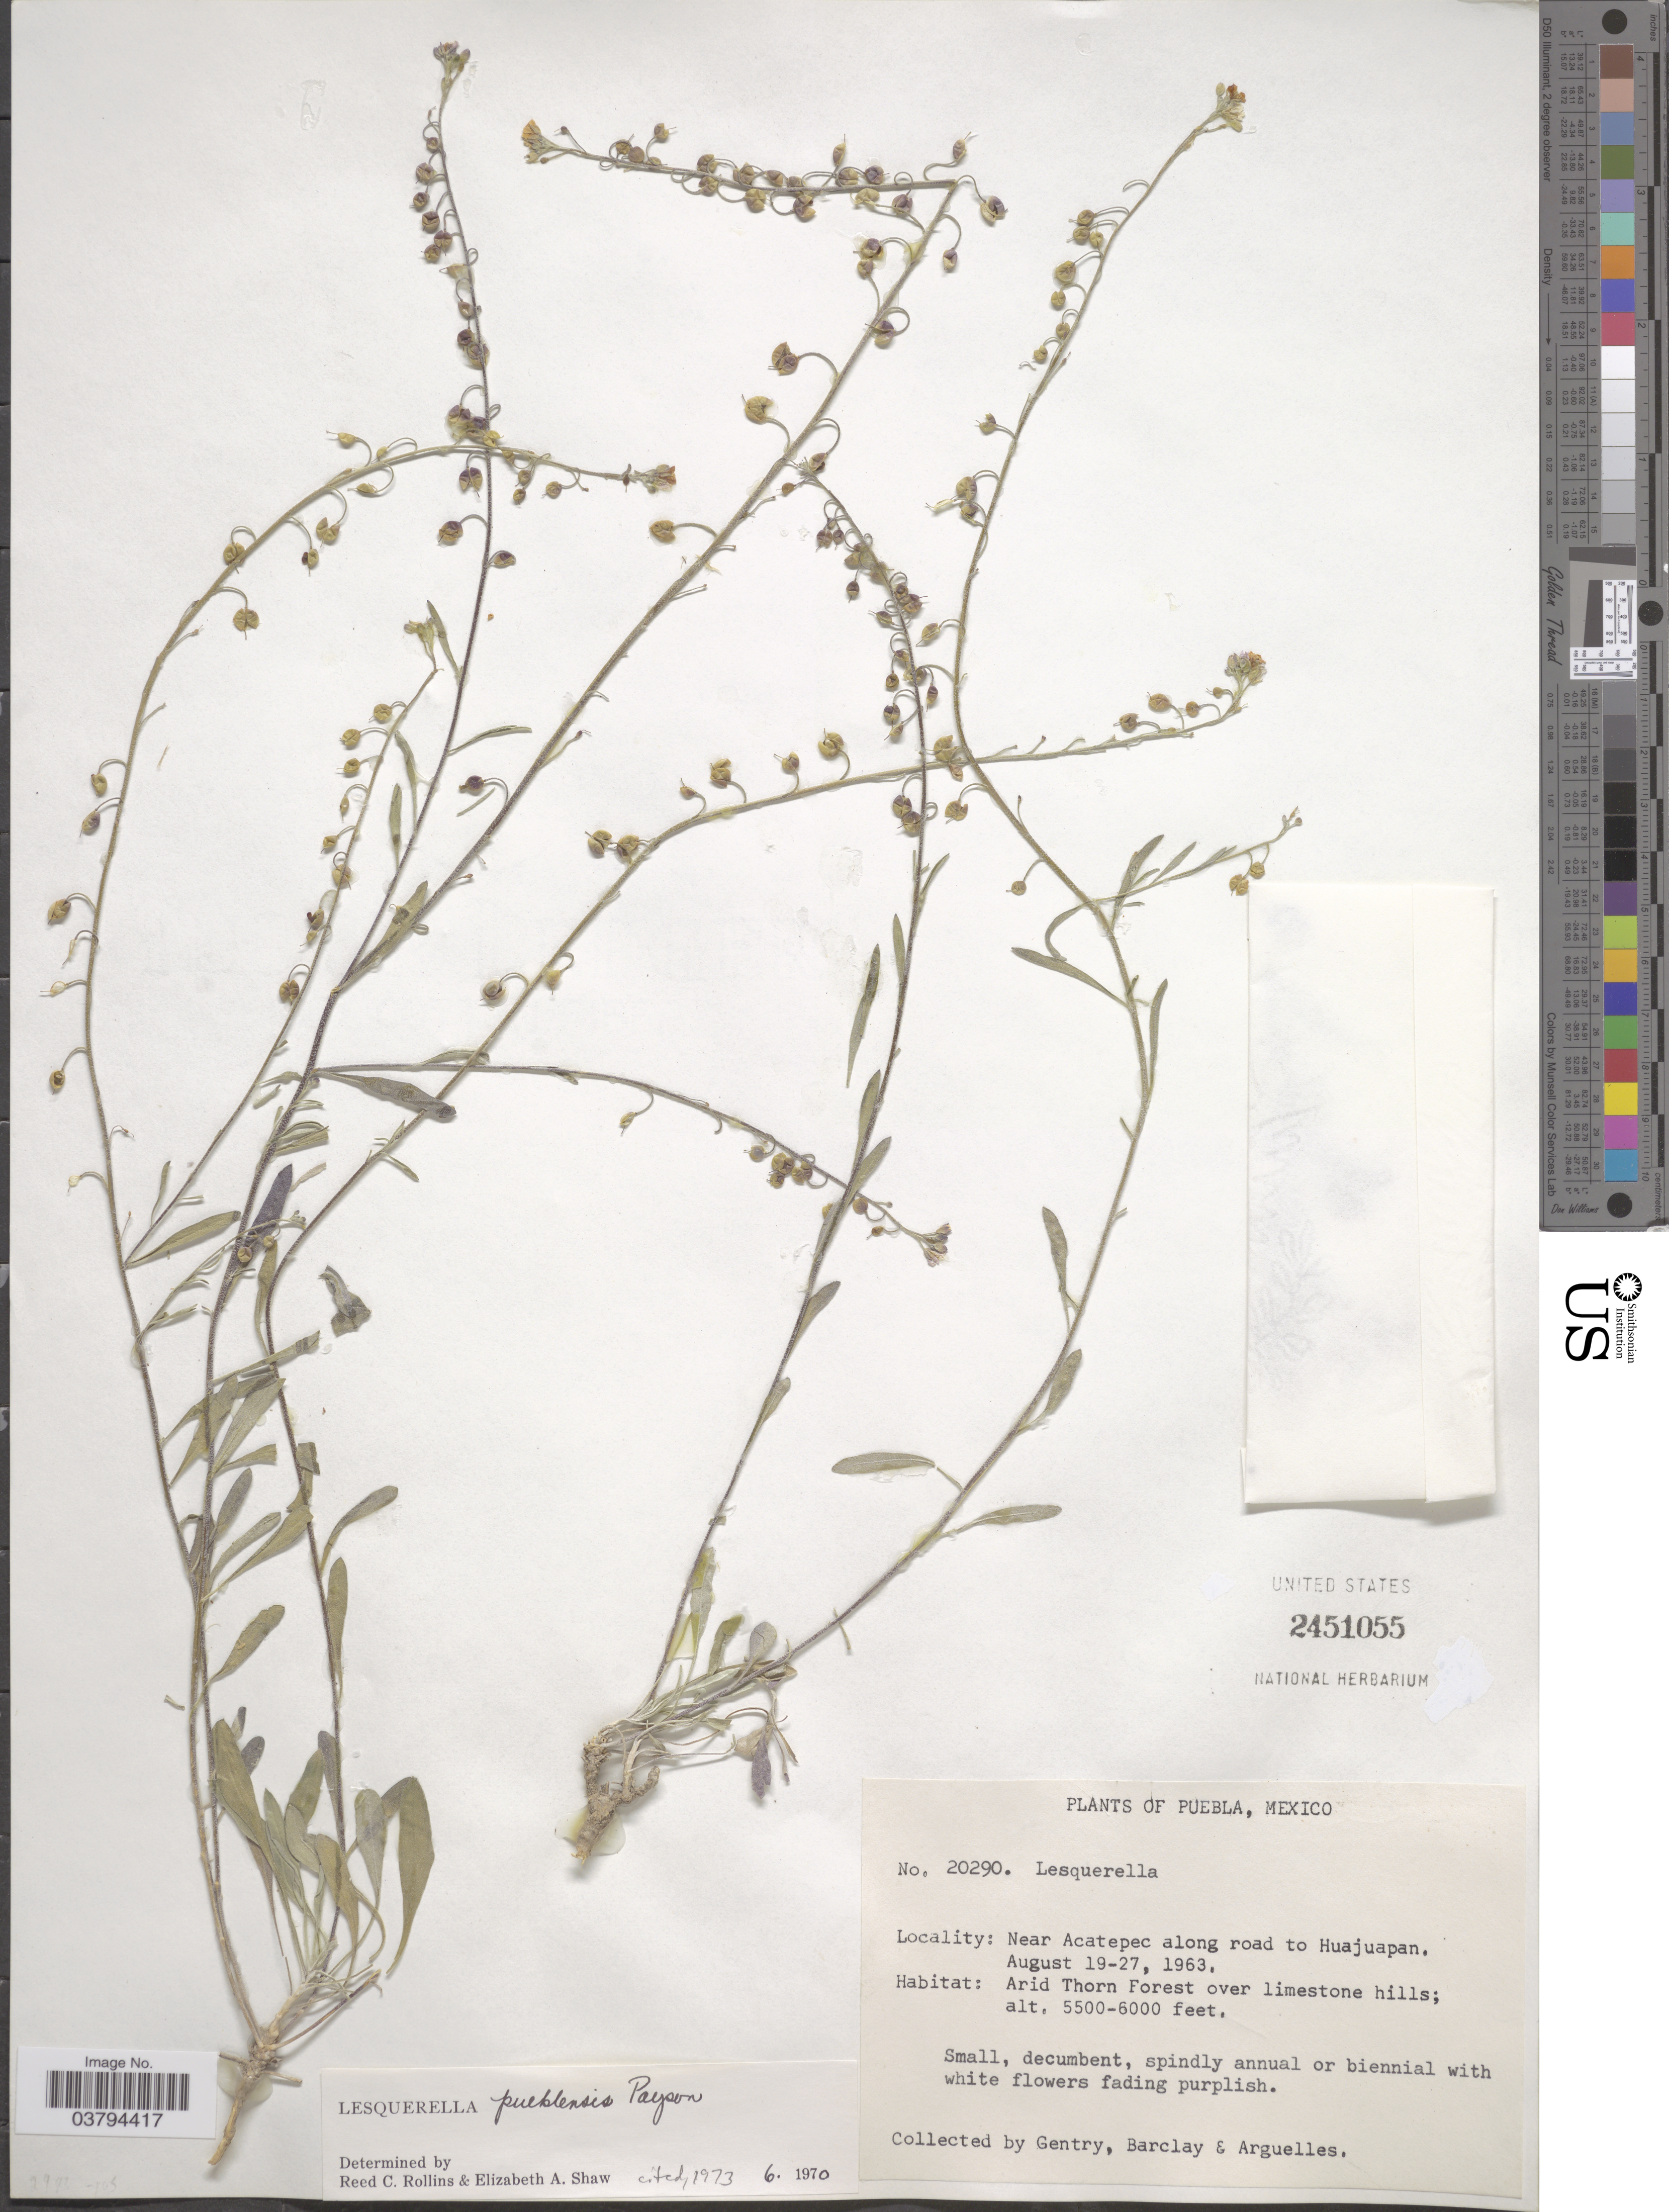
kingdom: Plantae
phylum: Tracheophyta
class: Magnoliopsida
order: Brassicales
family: Brassicaceae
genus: Lesquerella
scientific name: Lesquerella pueblensis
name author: Payson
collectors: Gentry, --, -- Barclay & Arguelles, --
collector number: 20290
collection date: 1963-08-19/1963-08-27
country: Mexico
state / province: Puebla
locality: Near Acatepec along road to Huajuapan.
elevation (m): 1676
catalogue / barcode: US 2451055